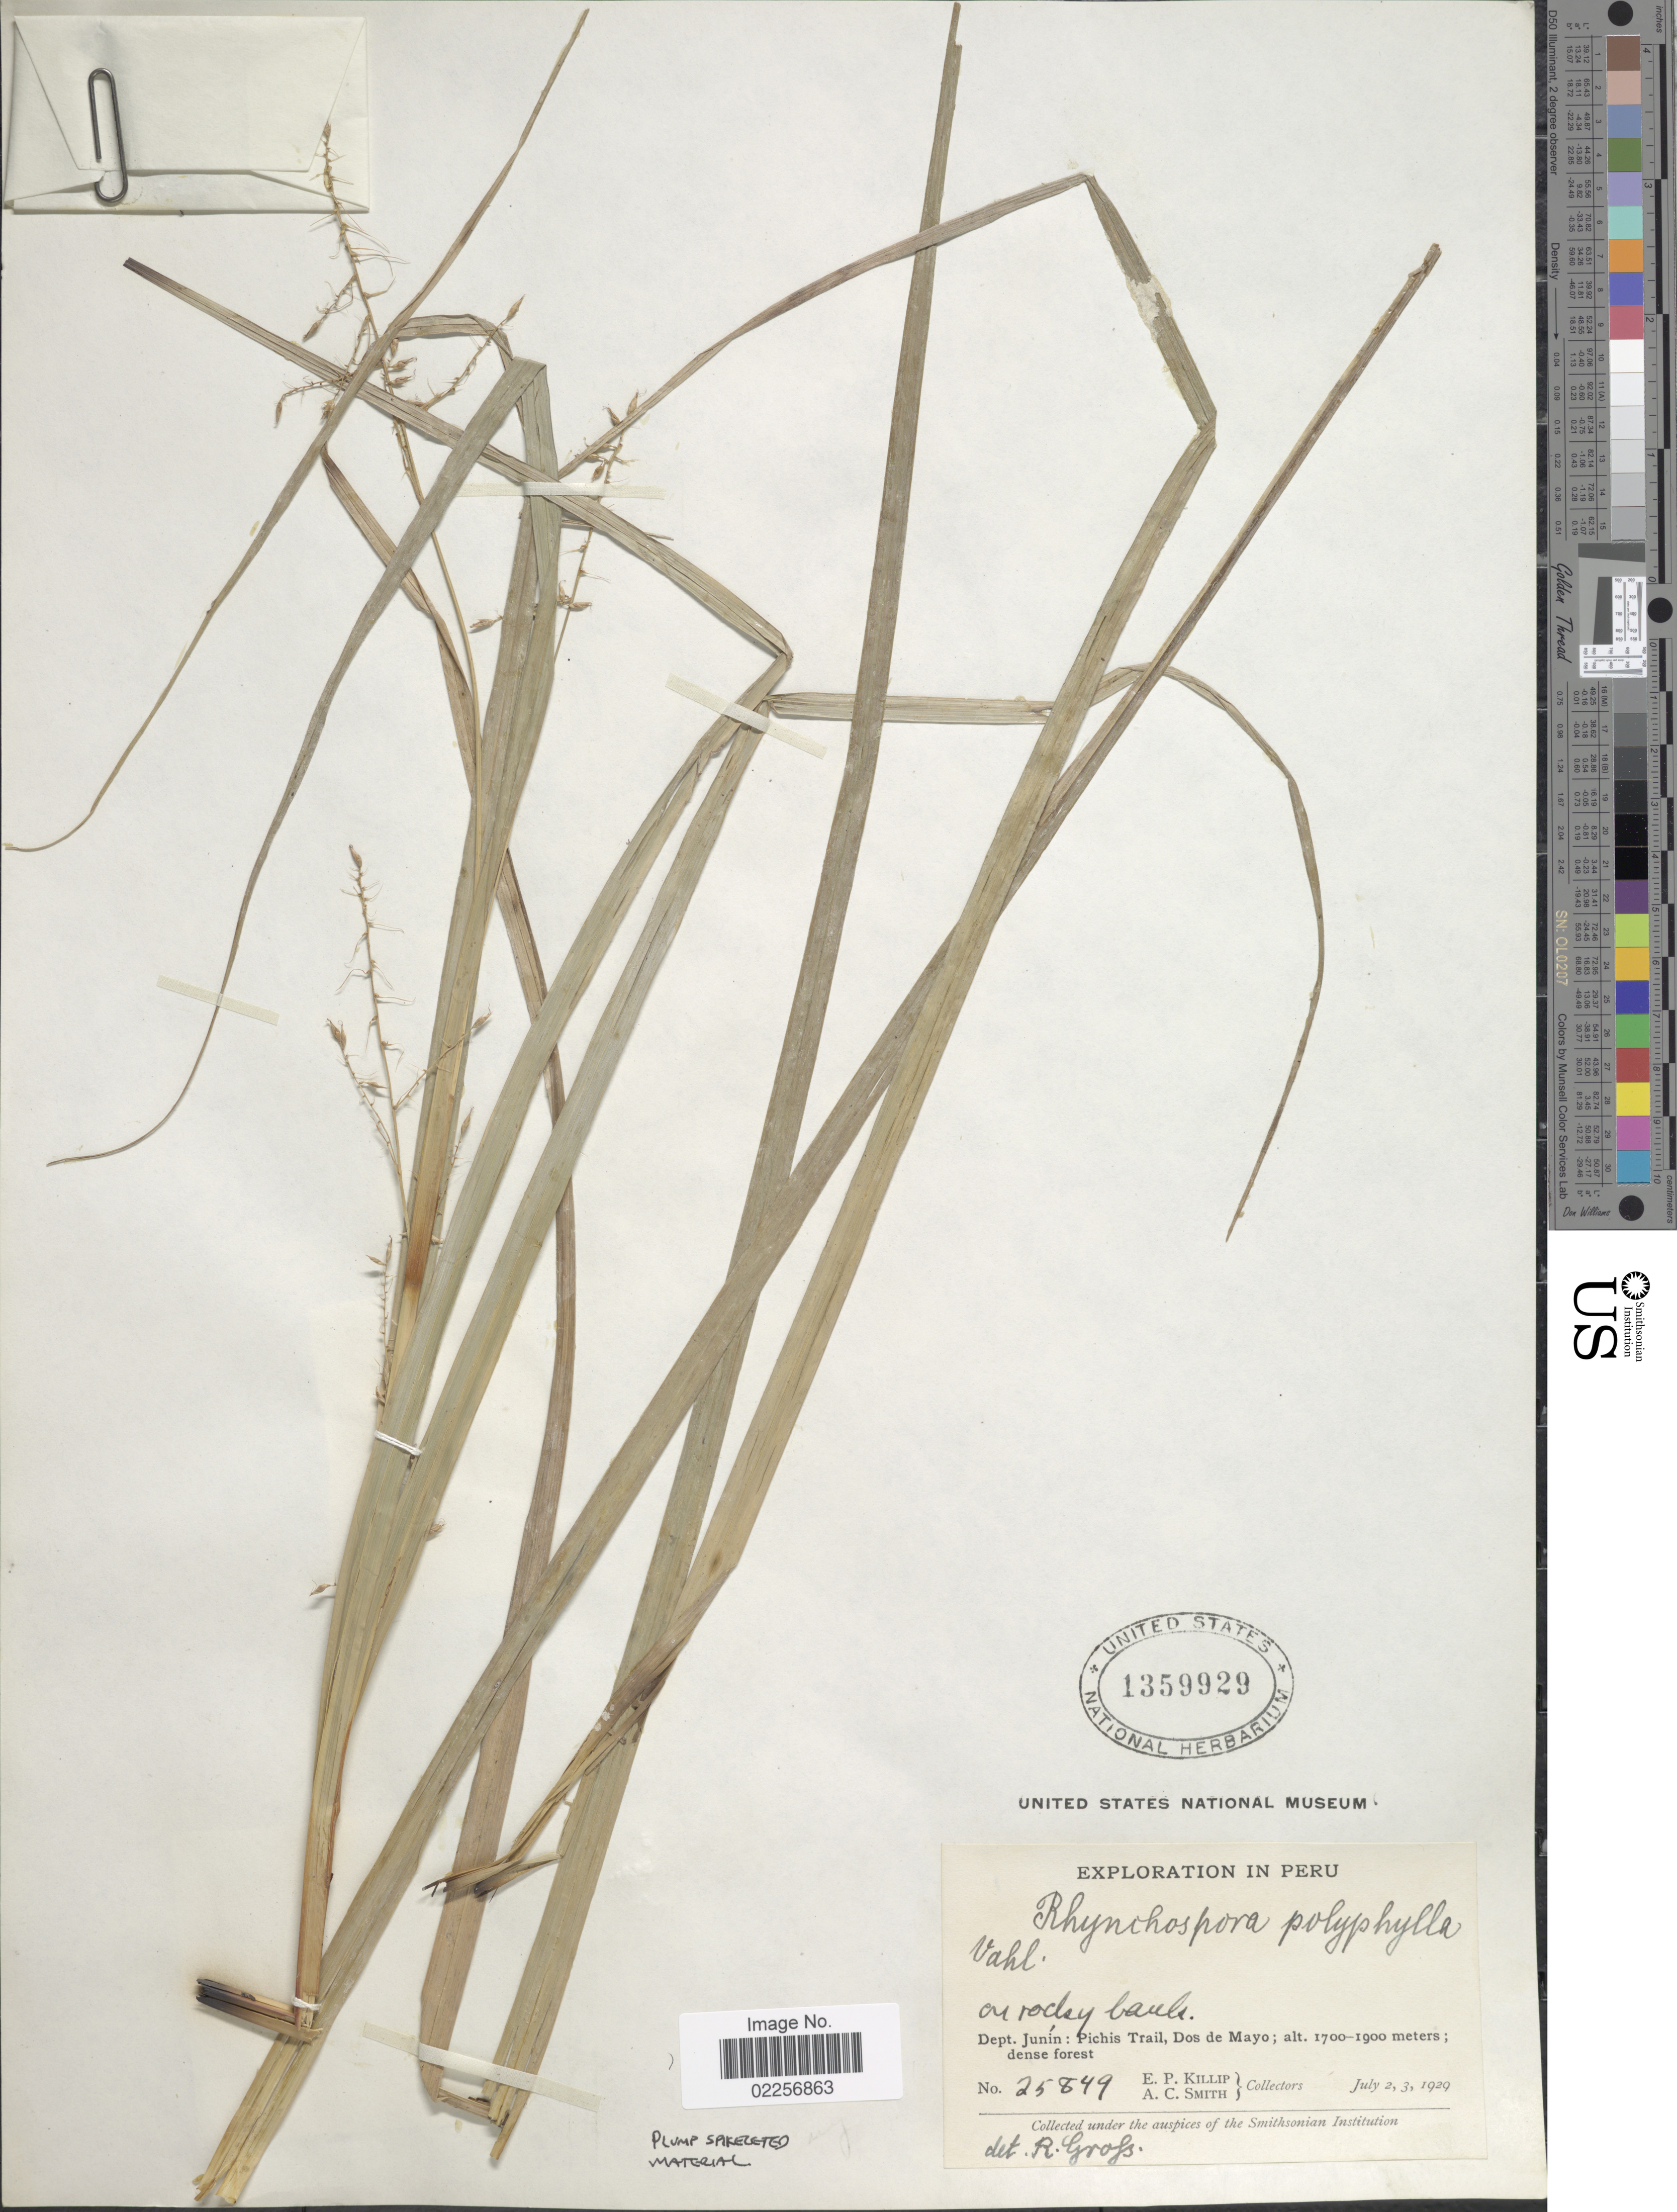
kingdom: Plantae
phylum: Tracheophyta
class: Liliopsida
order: Poales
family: Cyperaceae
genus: Rhynchospora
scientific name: Rhynchospora polyphylla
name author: (Vahl) Vahl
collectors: E. P. Killip & A. C. Smith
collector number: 25849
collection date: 1929-07-02/1929-07-03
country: Peru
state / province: Junín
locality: Pichis Trail, Dos de Mayo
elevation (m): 1700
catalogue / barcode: US 1359929